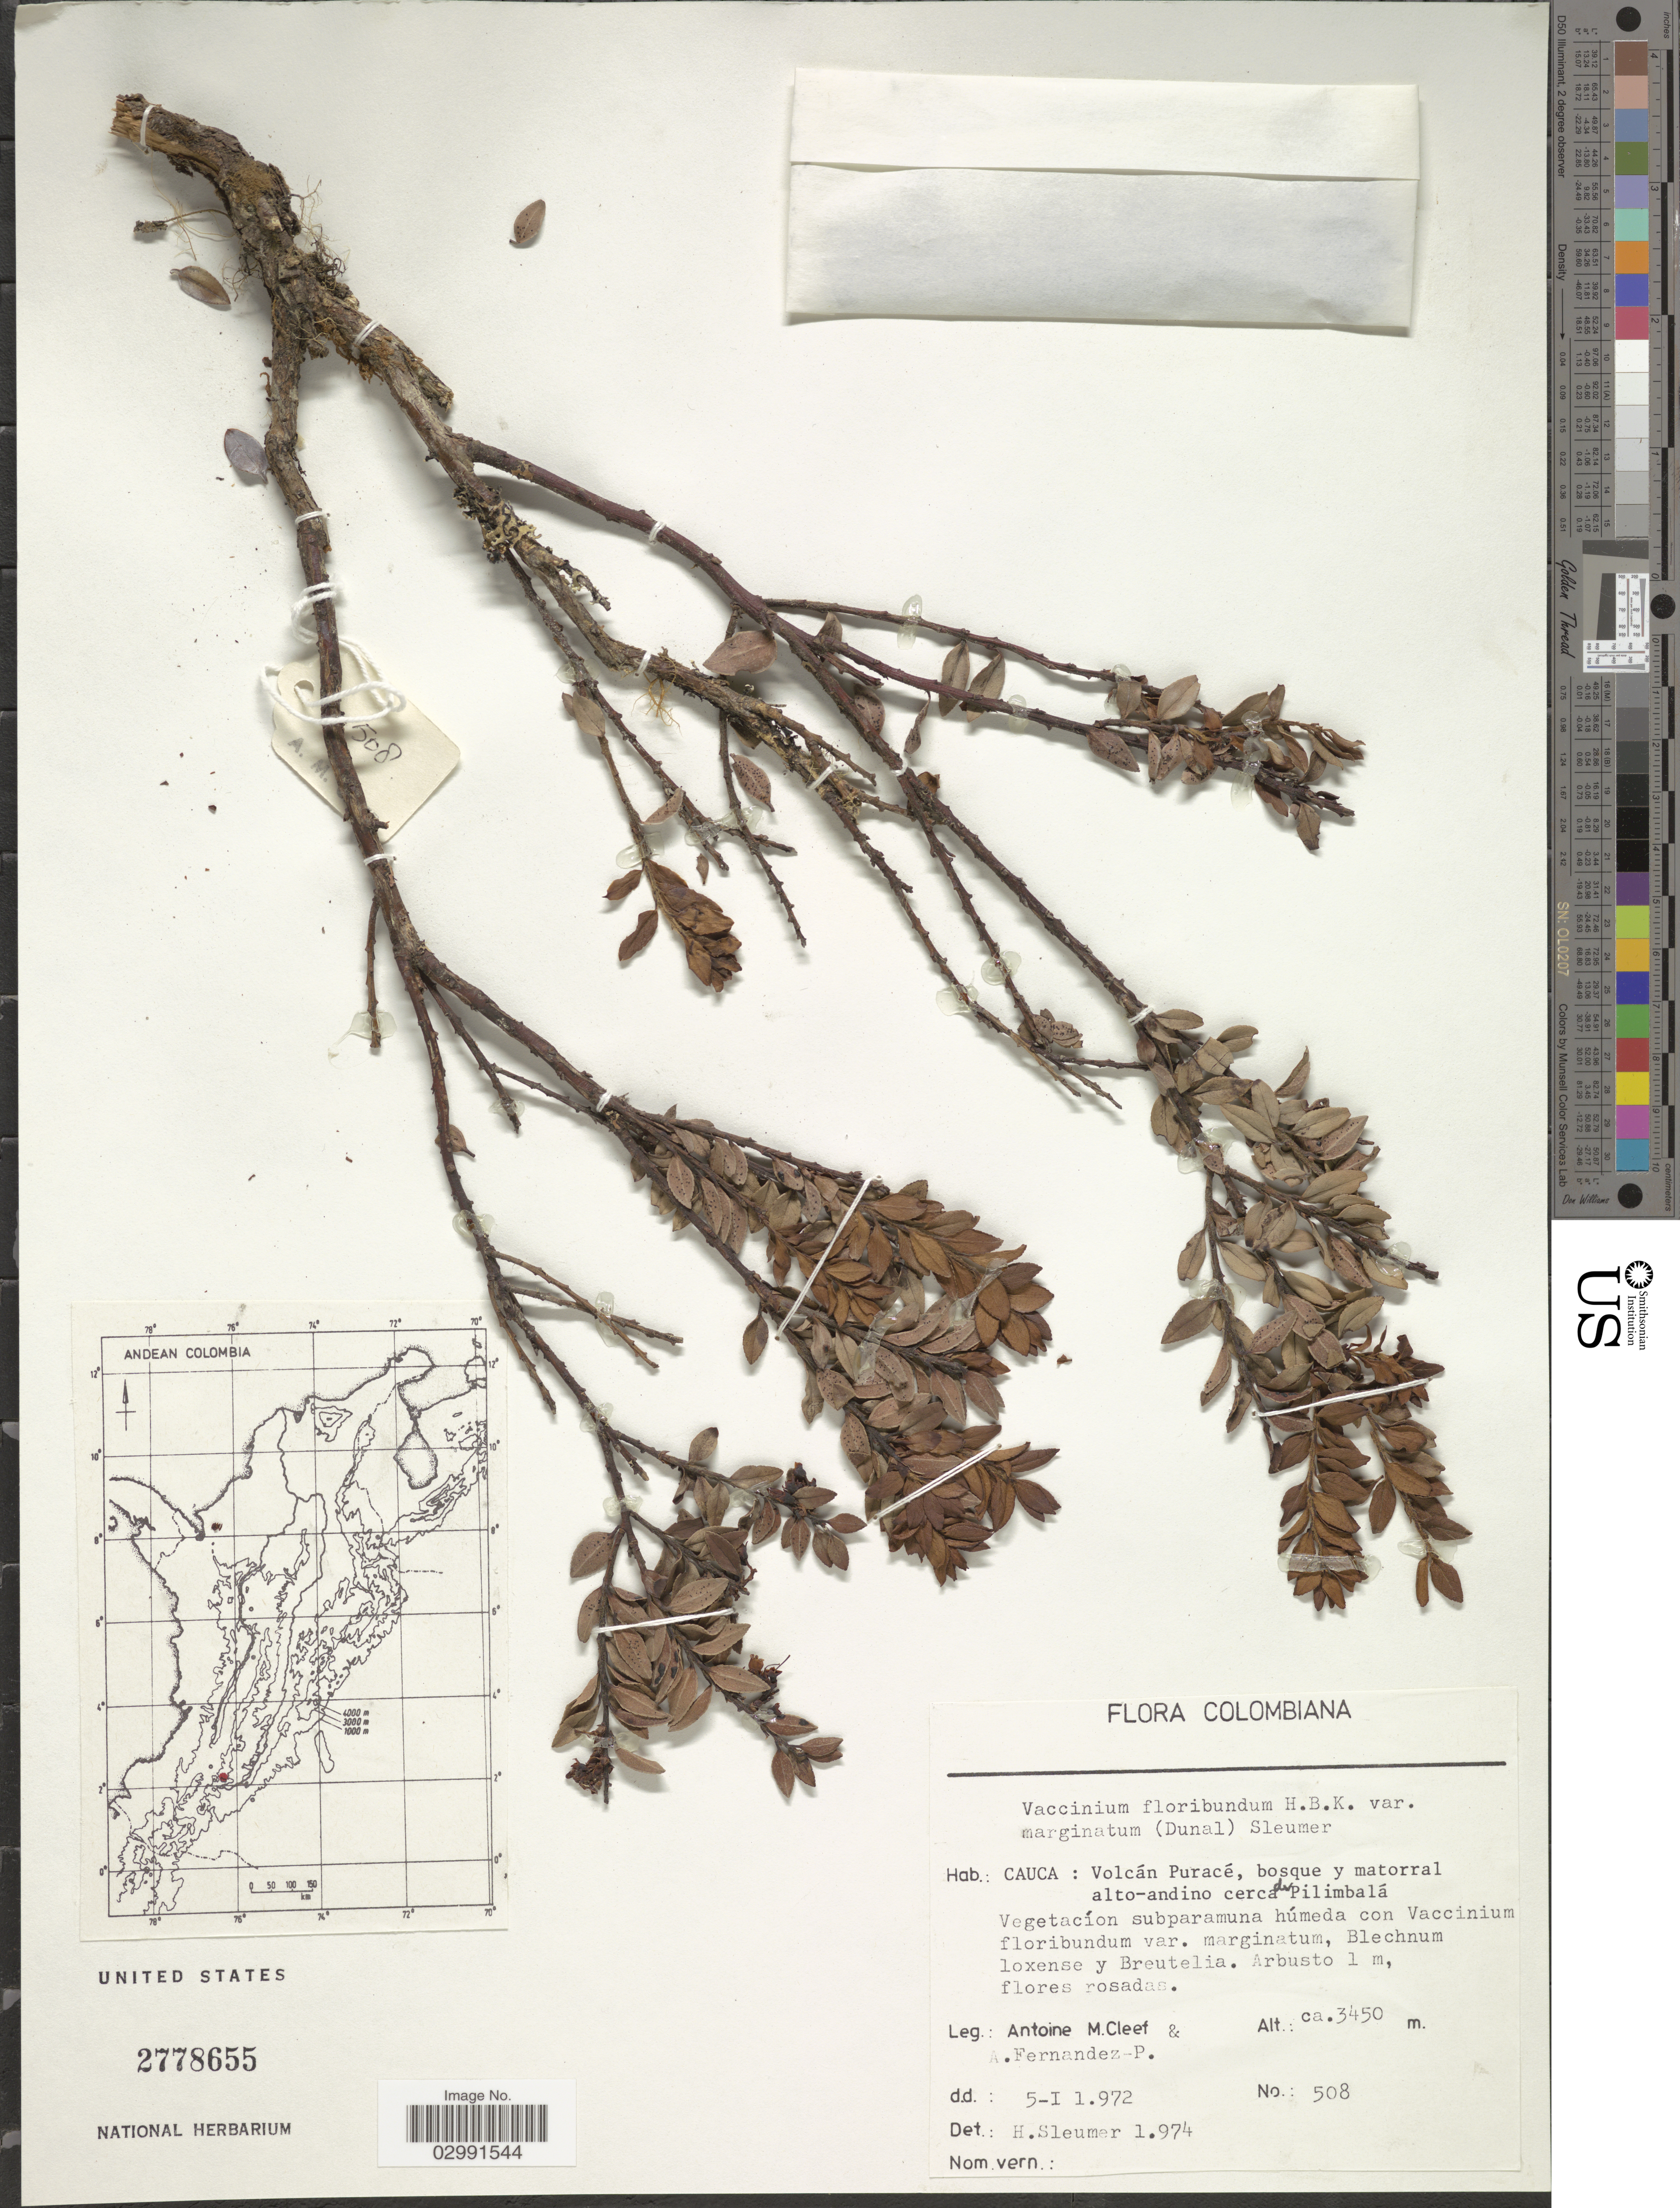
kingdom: Plantae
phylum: Tracheophyta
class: Magnoliopsida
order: Ericales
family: Ericaceae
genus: Vaccinium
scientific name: Vaccinium floribundum var. marginatum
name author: Kunth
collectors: A. M. Cleef & A. Fernandez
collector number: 508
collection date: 1972-01-05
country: Colombia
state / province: Cauca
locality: Volcán Puracé, bosque y matorral alto-adino cerca de Pilimbalá.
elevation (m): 3450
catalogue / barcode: US 2778655